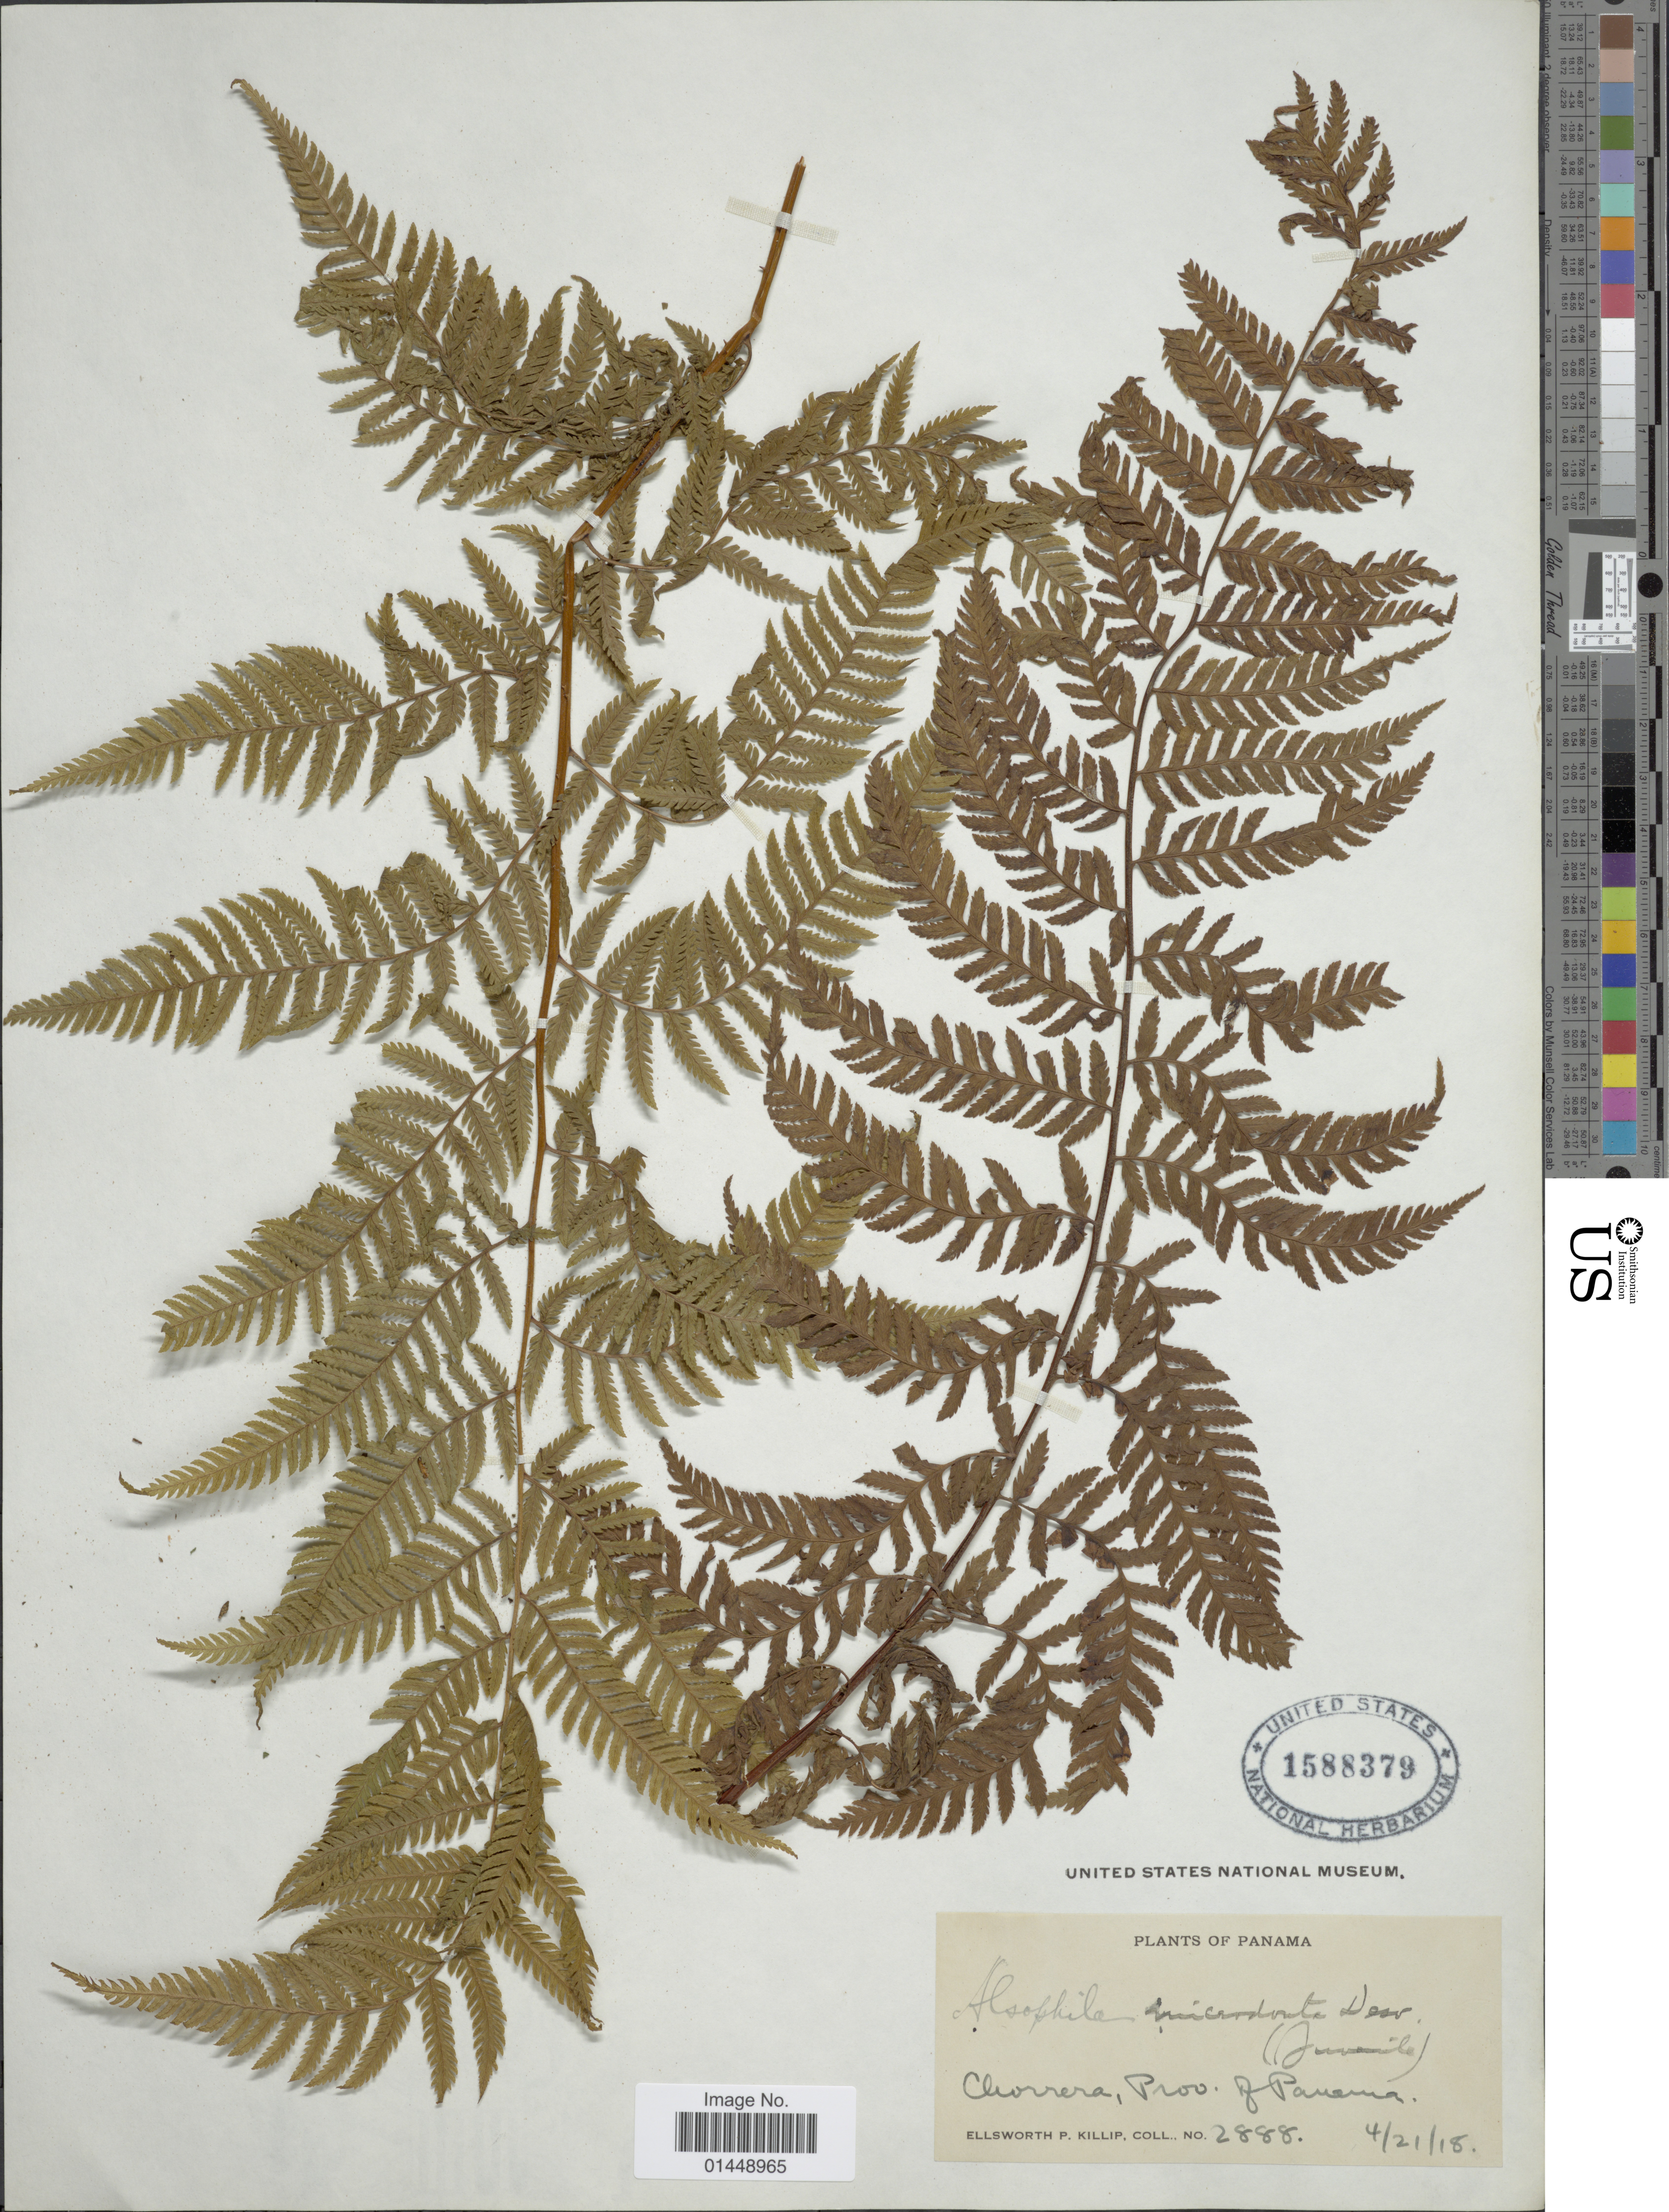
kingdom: Plantae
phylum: Tracheophyta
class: Polypodiopsida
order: Cyatheales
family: Cyatheaceae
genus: Cyathea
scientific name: Cyathea microdonta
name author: (Desv.) Domin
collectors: E. P. Killip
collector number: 2888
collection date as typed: Transcribed d/m/y: 21/4/18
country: Panama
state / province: Panamá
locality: Chorrera, Prov. of Panama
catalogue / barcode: US 1588379